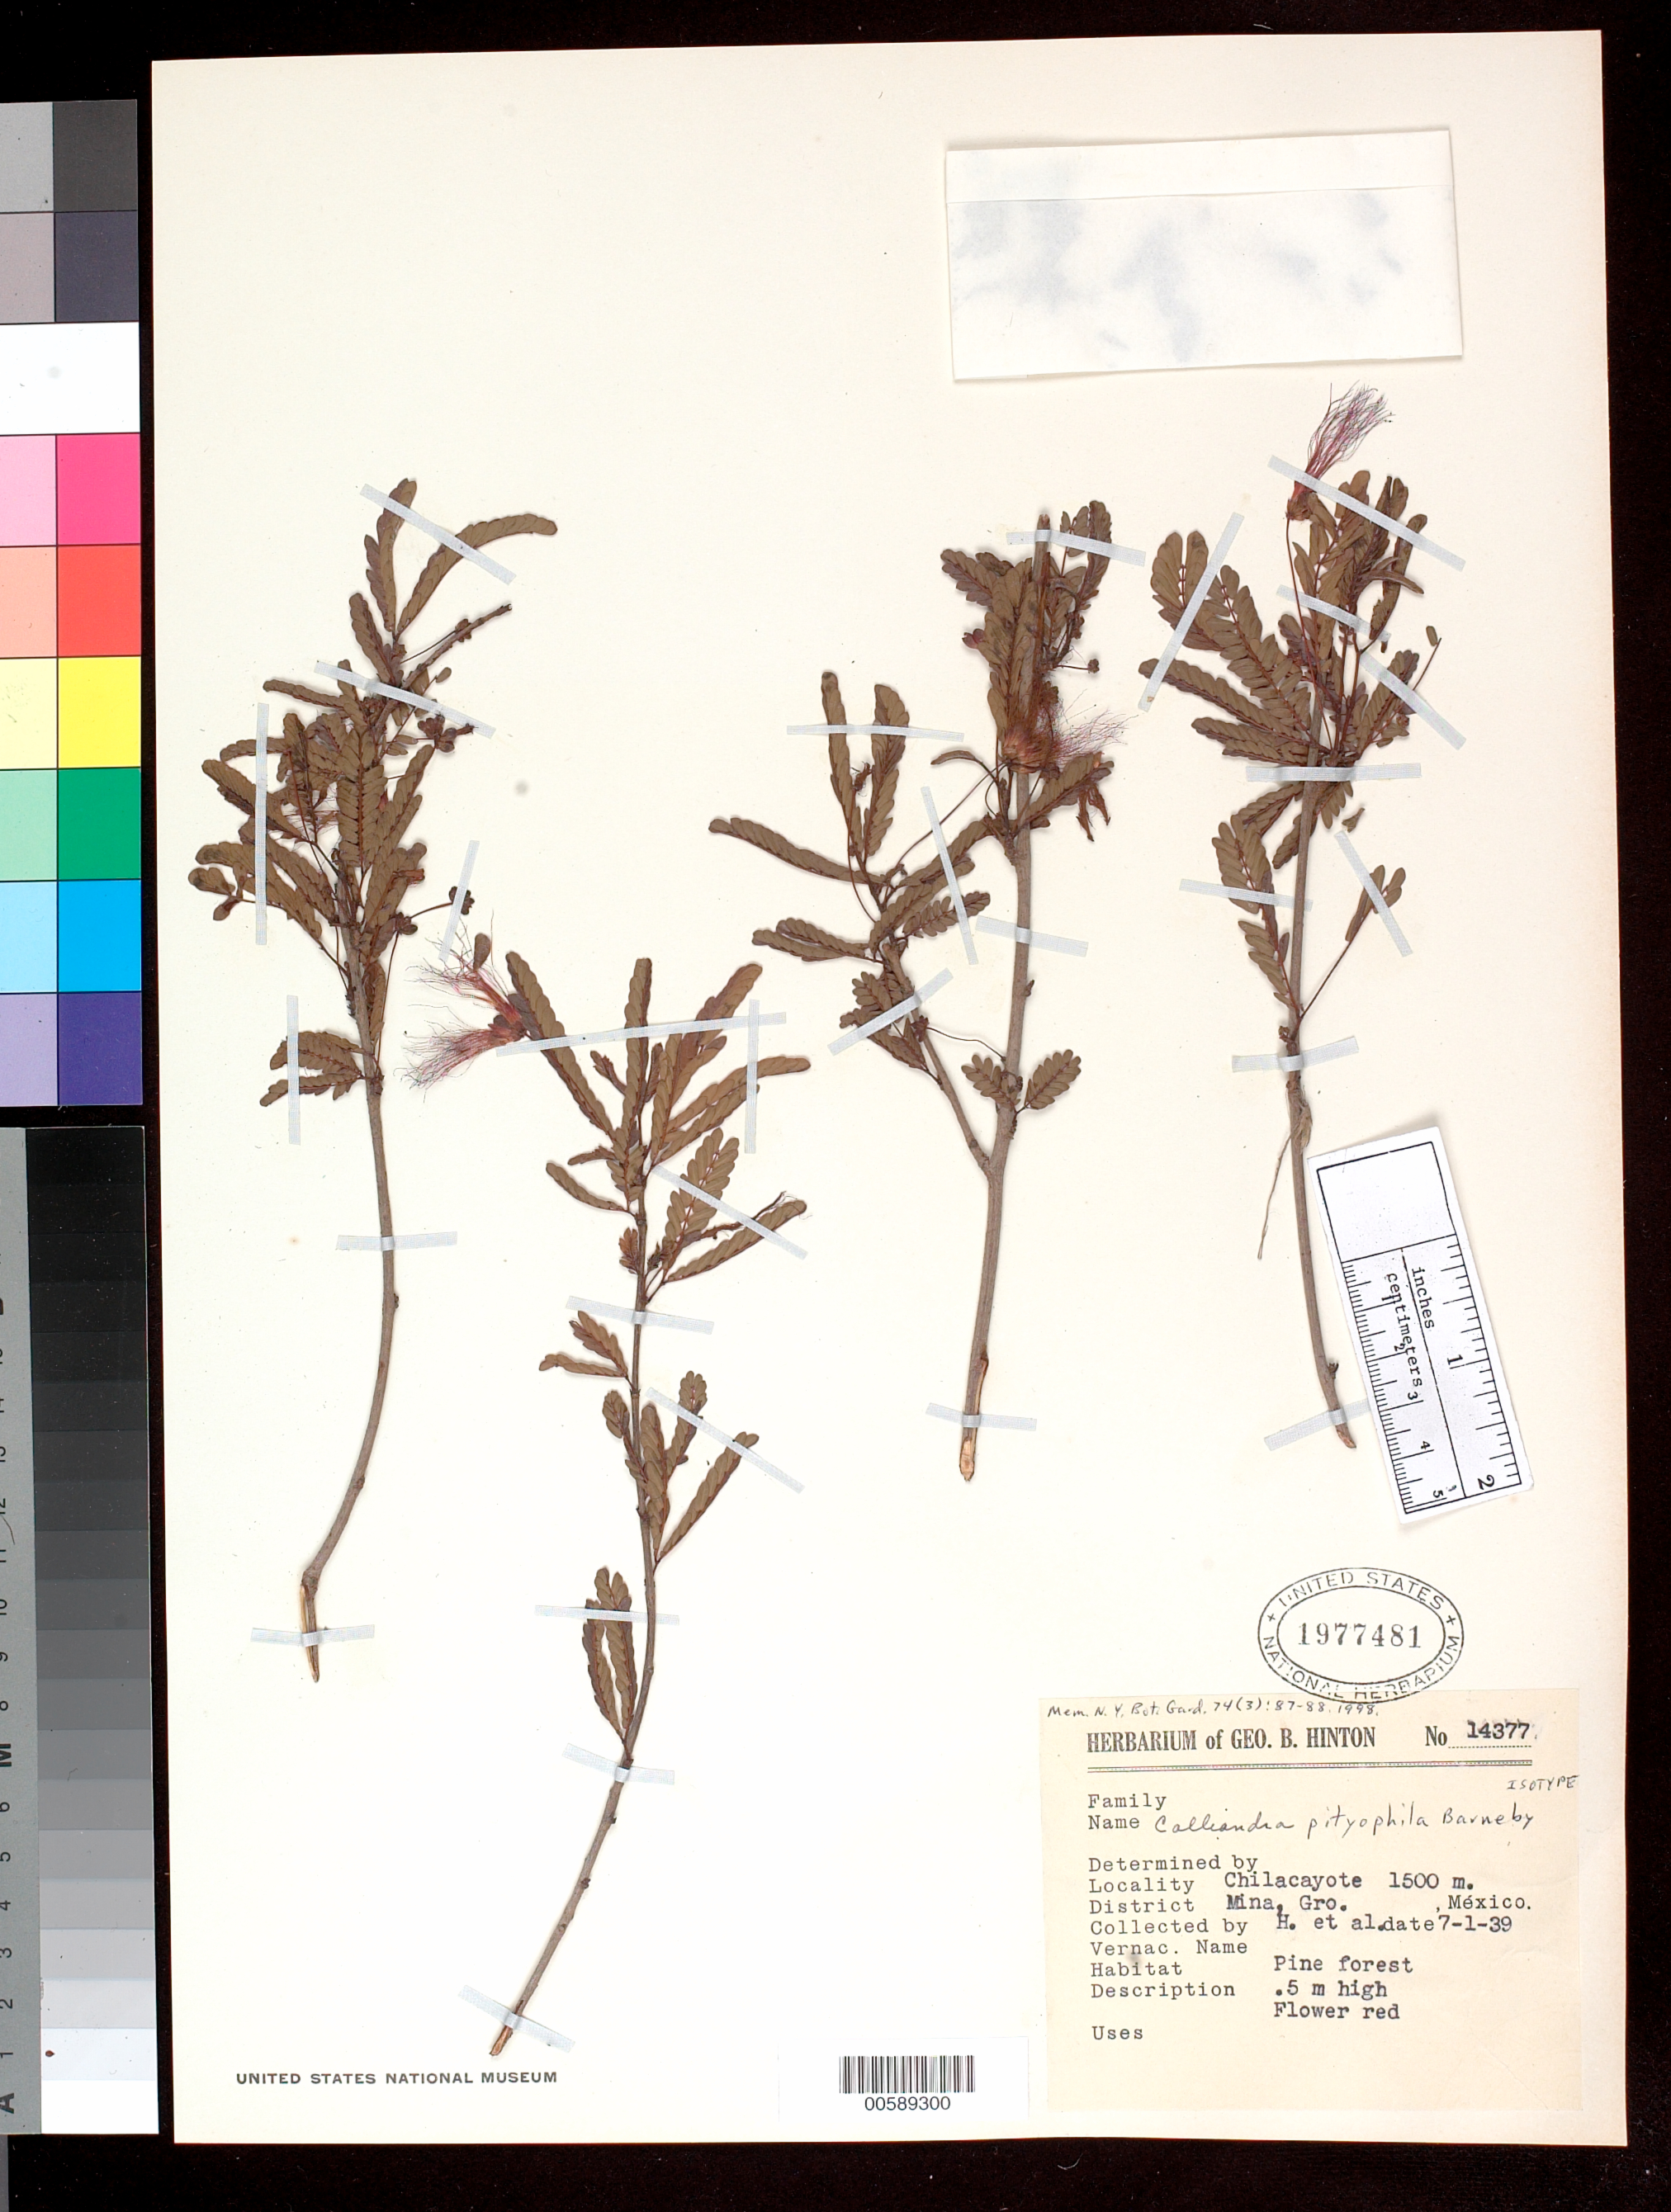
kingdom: Plantae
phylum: Tracheophyta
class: Magnoliopsida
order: Fabales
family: Fabaceae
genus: Calliandra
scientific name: Calliandra pityophila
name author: Barneby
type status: Isotype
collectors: G. B. Hinton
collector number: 14377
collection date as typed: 07 Jan 1939 or 01 Jul 1939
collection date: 1939-01-07 or 1939-07-01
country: Mexico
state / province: Guerrero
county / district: Mina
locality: Chilacayote.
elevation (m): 1500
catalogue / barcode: US 1977481